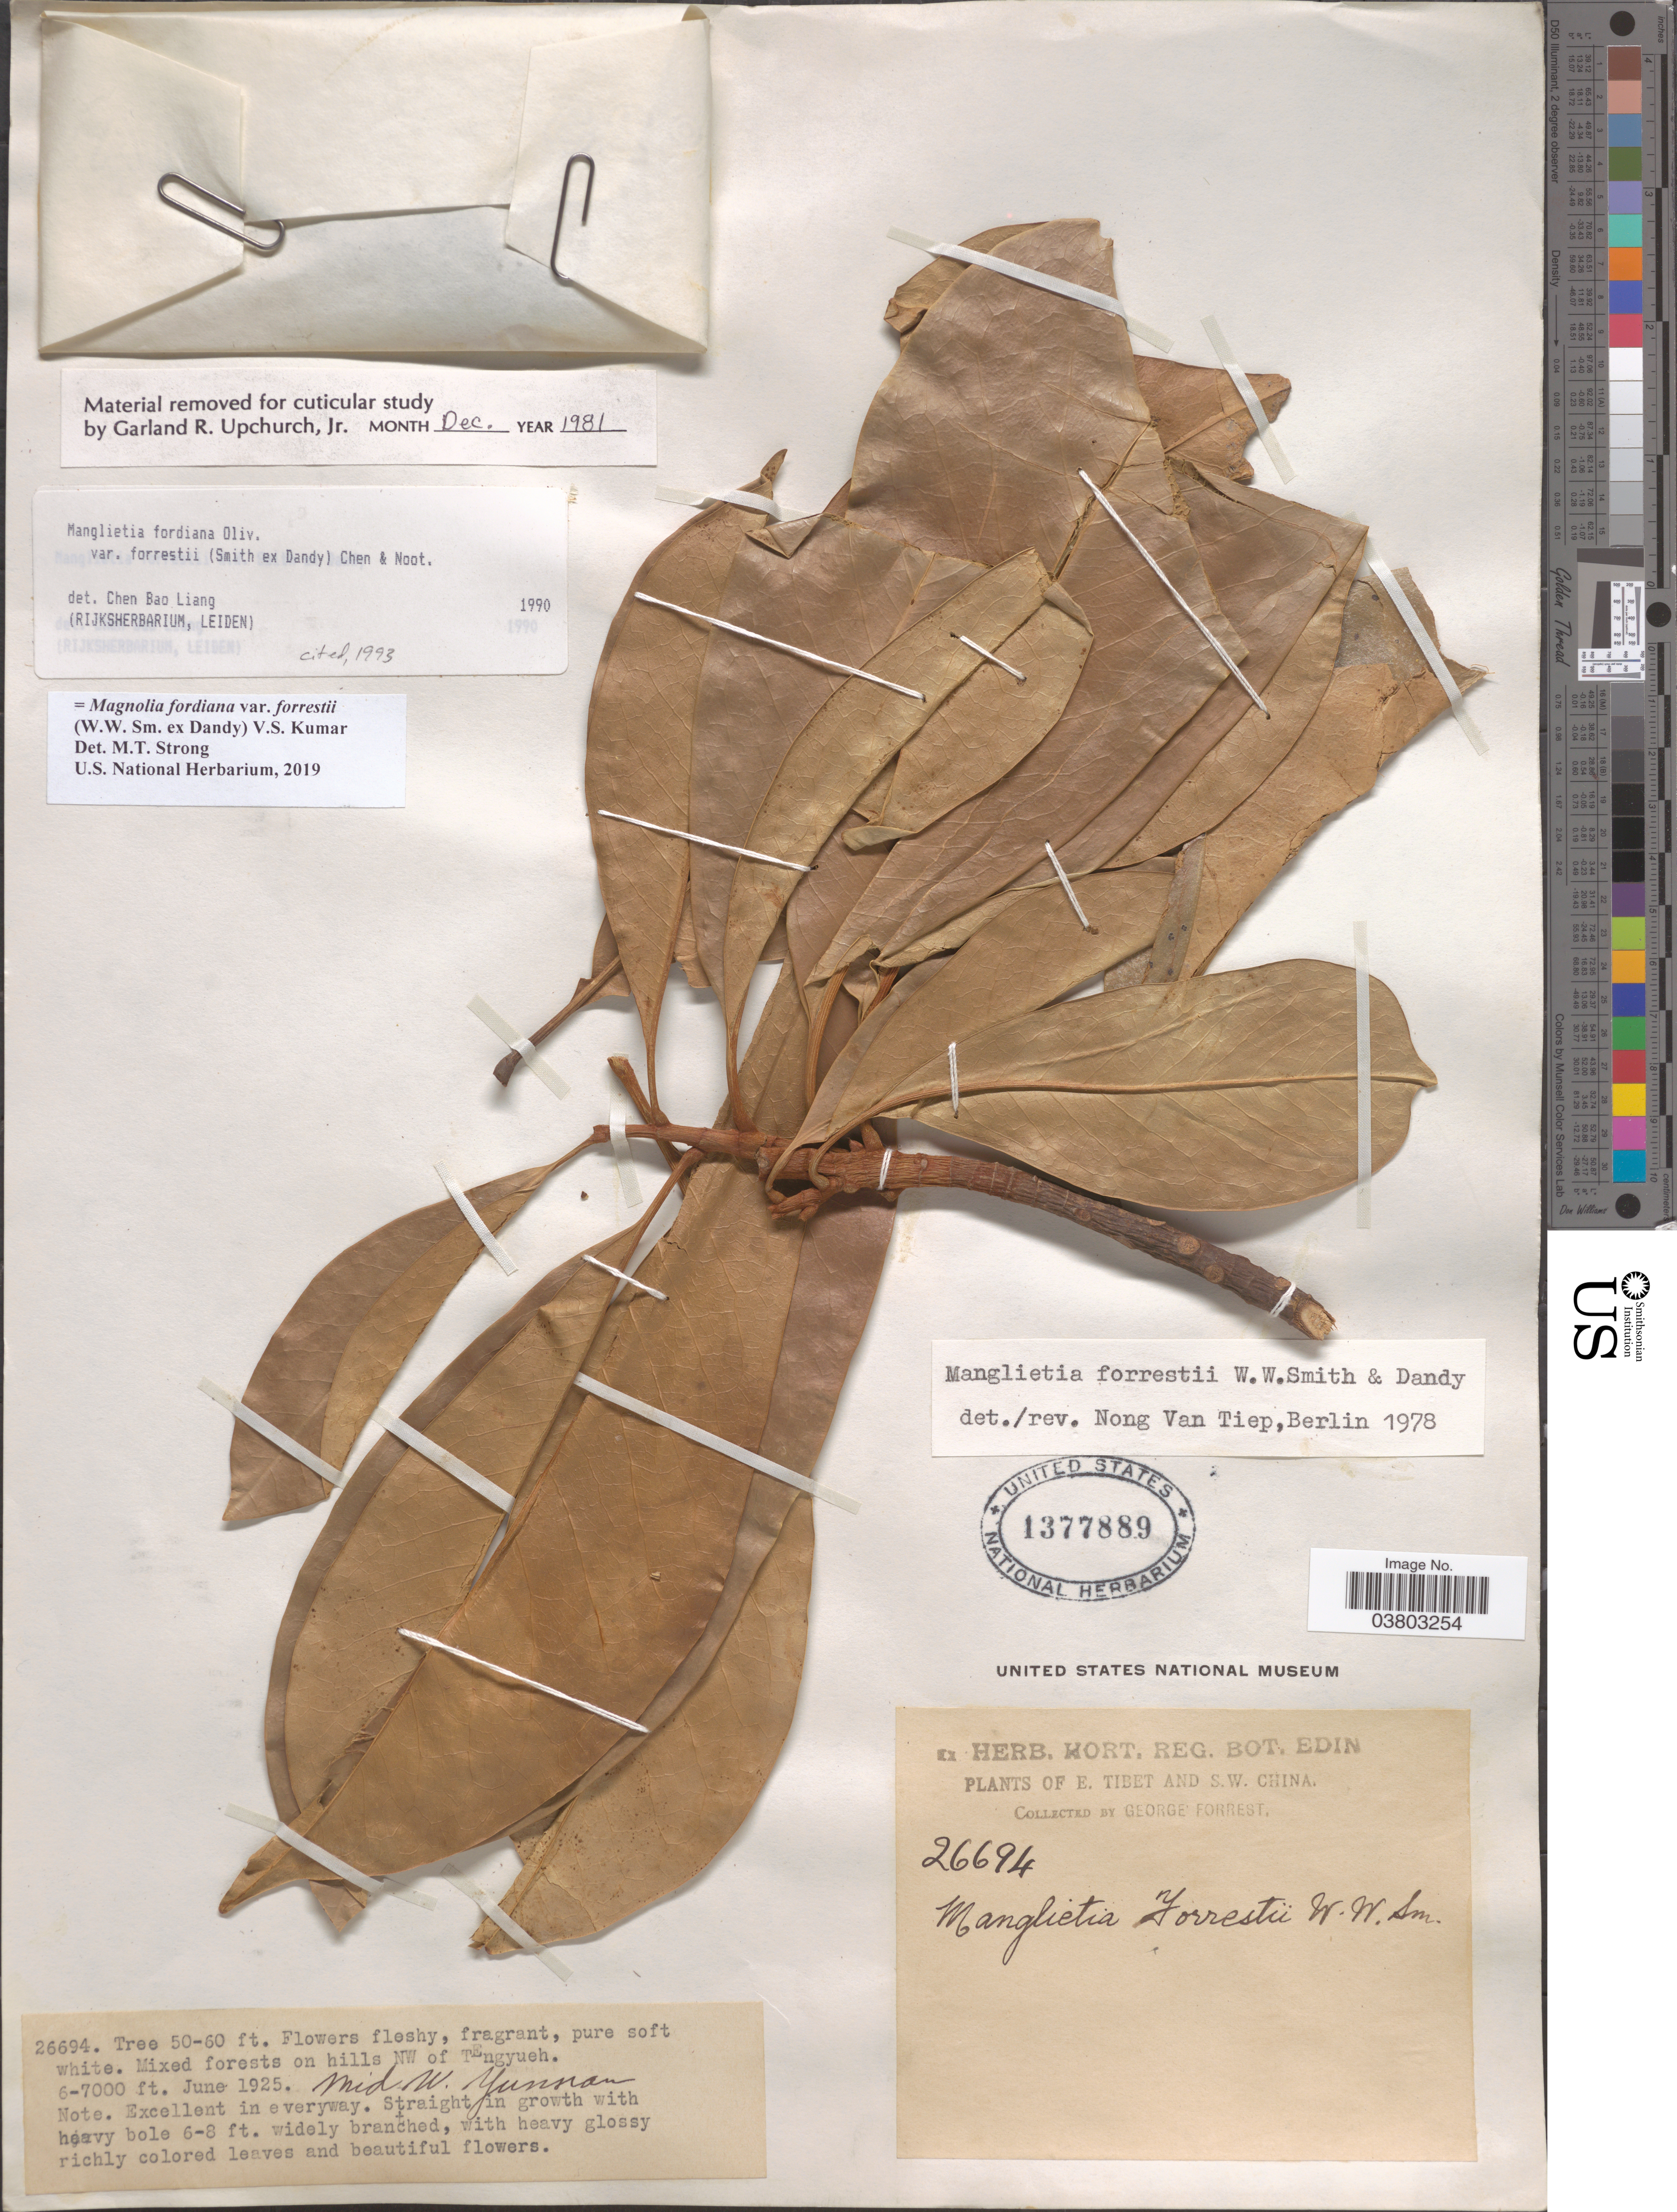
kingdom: Plantae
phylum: Tracheophyta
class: Magnoliopsida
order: Magnoliales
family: Magnoliaceae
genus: Magnolia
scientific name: Magnolia fordiana var. forrestii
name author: (W.W. Sm. ex Dandy) V.S. Kumar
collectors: G. Forrest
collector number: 26694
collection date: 1925-06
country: China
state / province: Yunnan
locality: E. Tibet and S.W. China. Mixed forests on hills NW Tengyueh.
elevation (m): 1829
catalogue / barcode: US 1377889